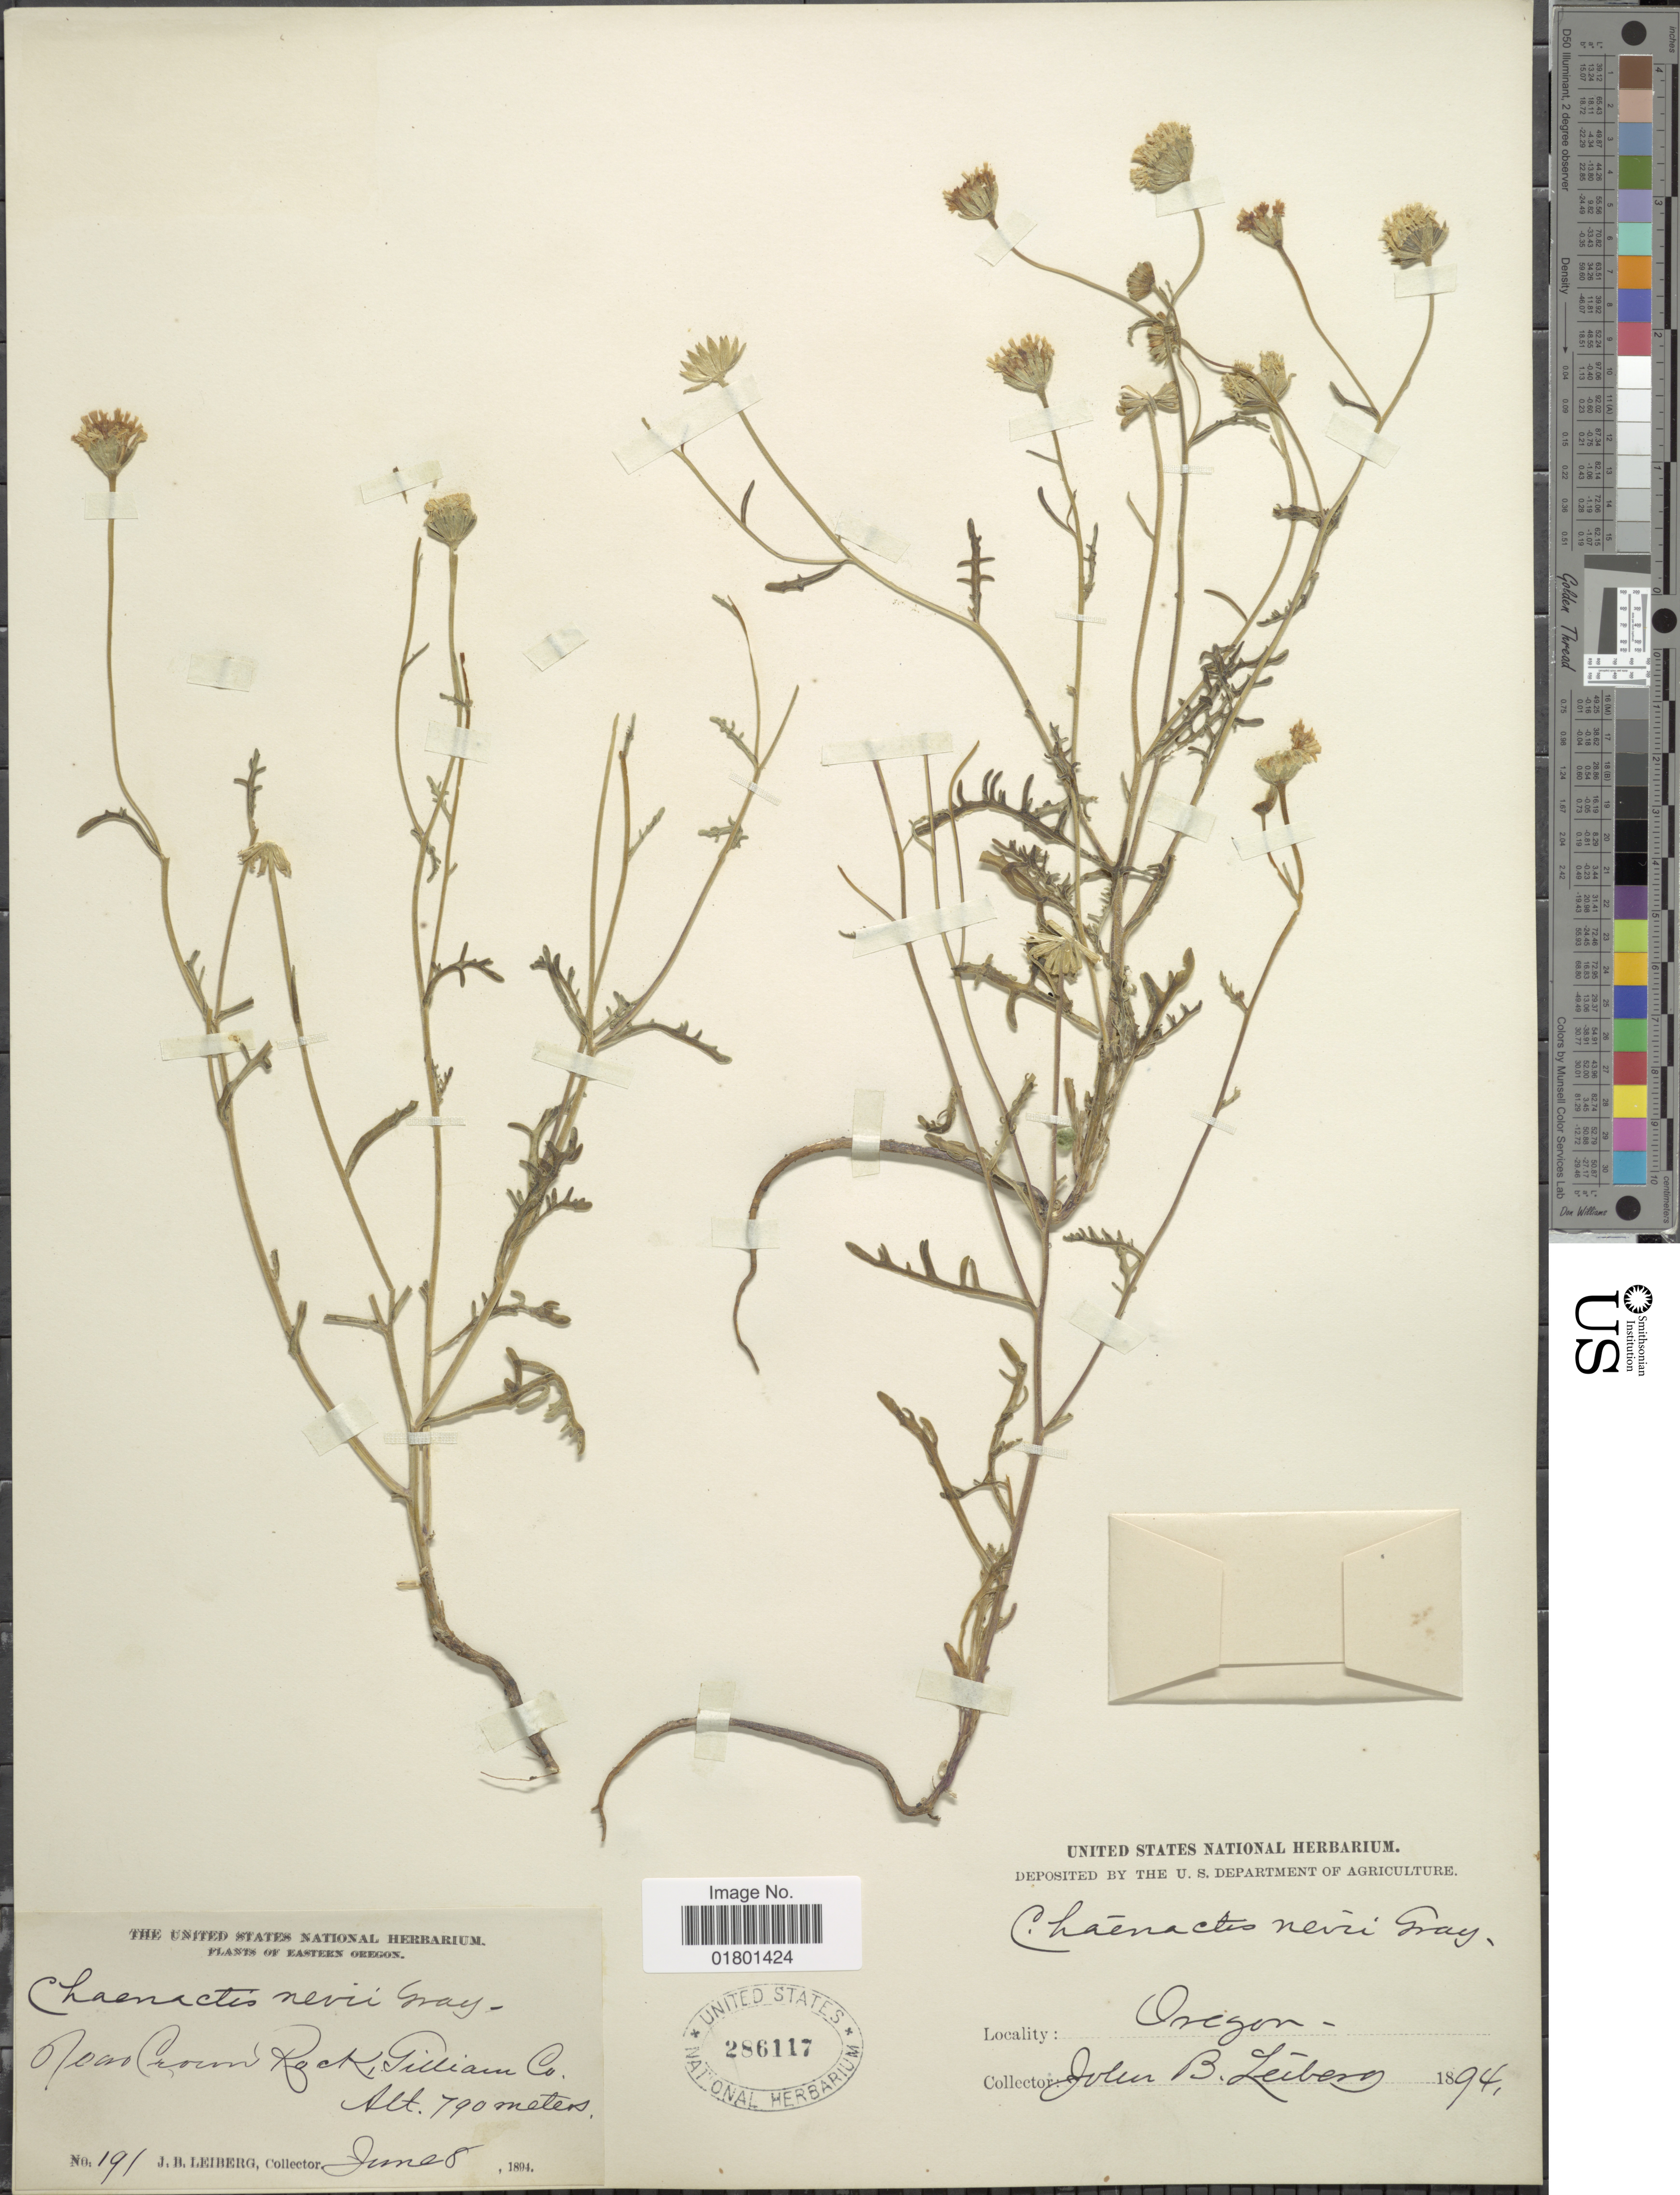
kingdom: Plantae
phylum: Tracheophyta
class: Magnoliopsida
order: Asterales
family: Asteraceae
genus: Chaenactis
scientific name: Chaenactis nevii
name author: A. Gray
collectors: J. B. Leiberg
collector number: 191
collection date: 1894-06-08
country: United States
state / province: Oregon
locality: Eastern Oregon, Near Croun Rock, Gillian Co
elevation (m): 790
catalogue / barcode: US 286117